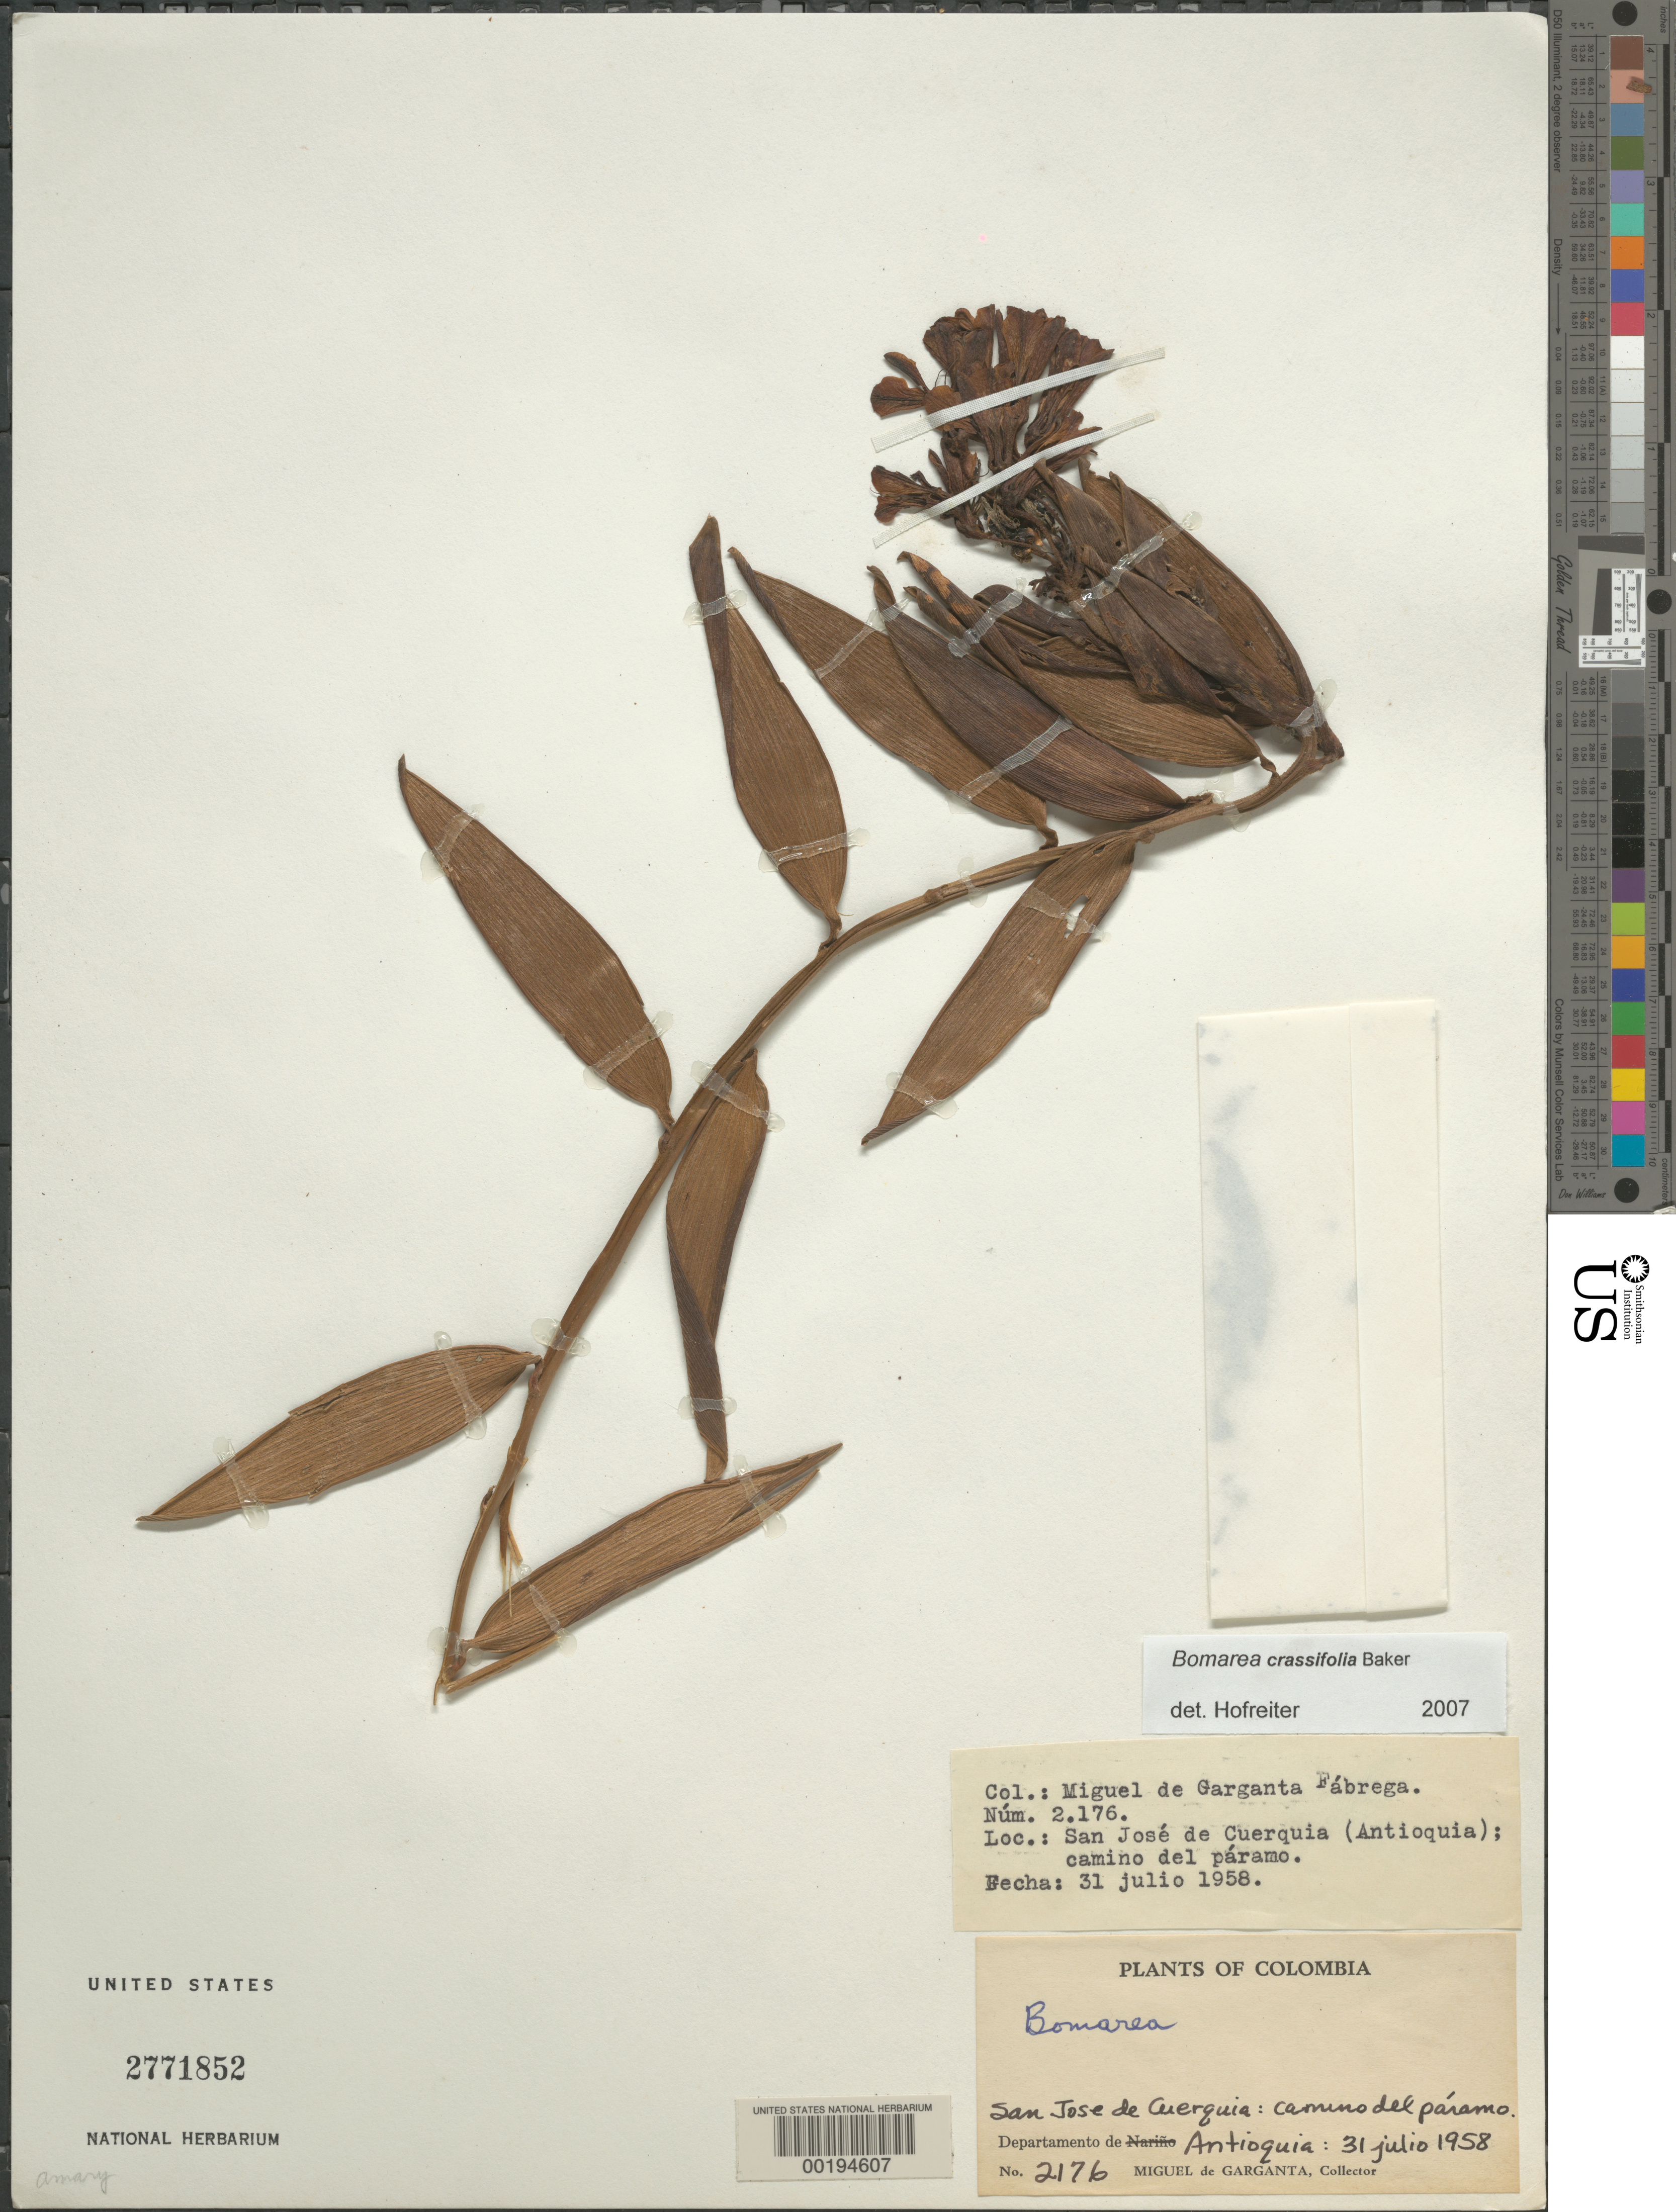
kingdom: Plantae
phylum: Tracheophyta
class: Liliopsida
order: Liliales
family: Alstroemeriaceae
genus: Bomarea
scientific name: Bomarea sp.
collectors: M. Garganta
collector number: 2176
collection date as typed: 31 Jul 1958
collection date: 1958-07-31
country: Colombia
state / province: Antioquia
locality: San Jose de Cuerquia; road to Paramo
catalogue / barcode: US 2771852